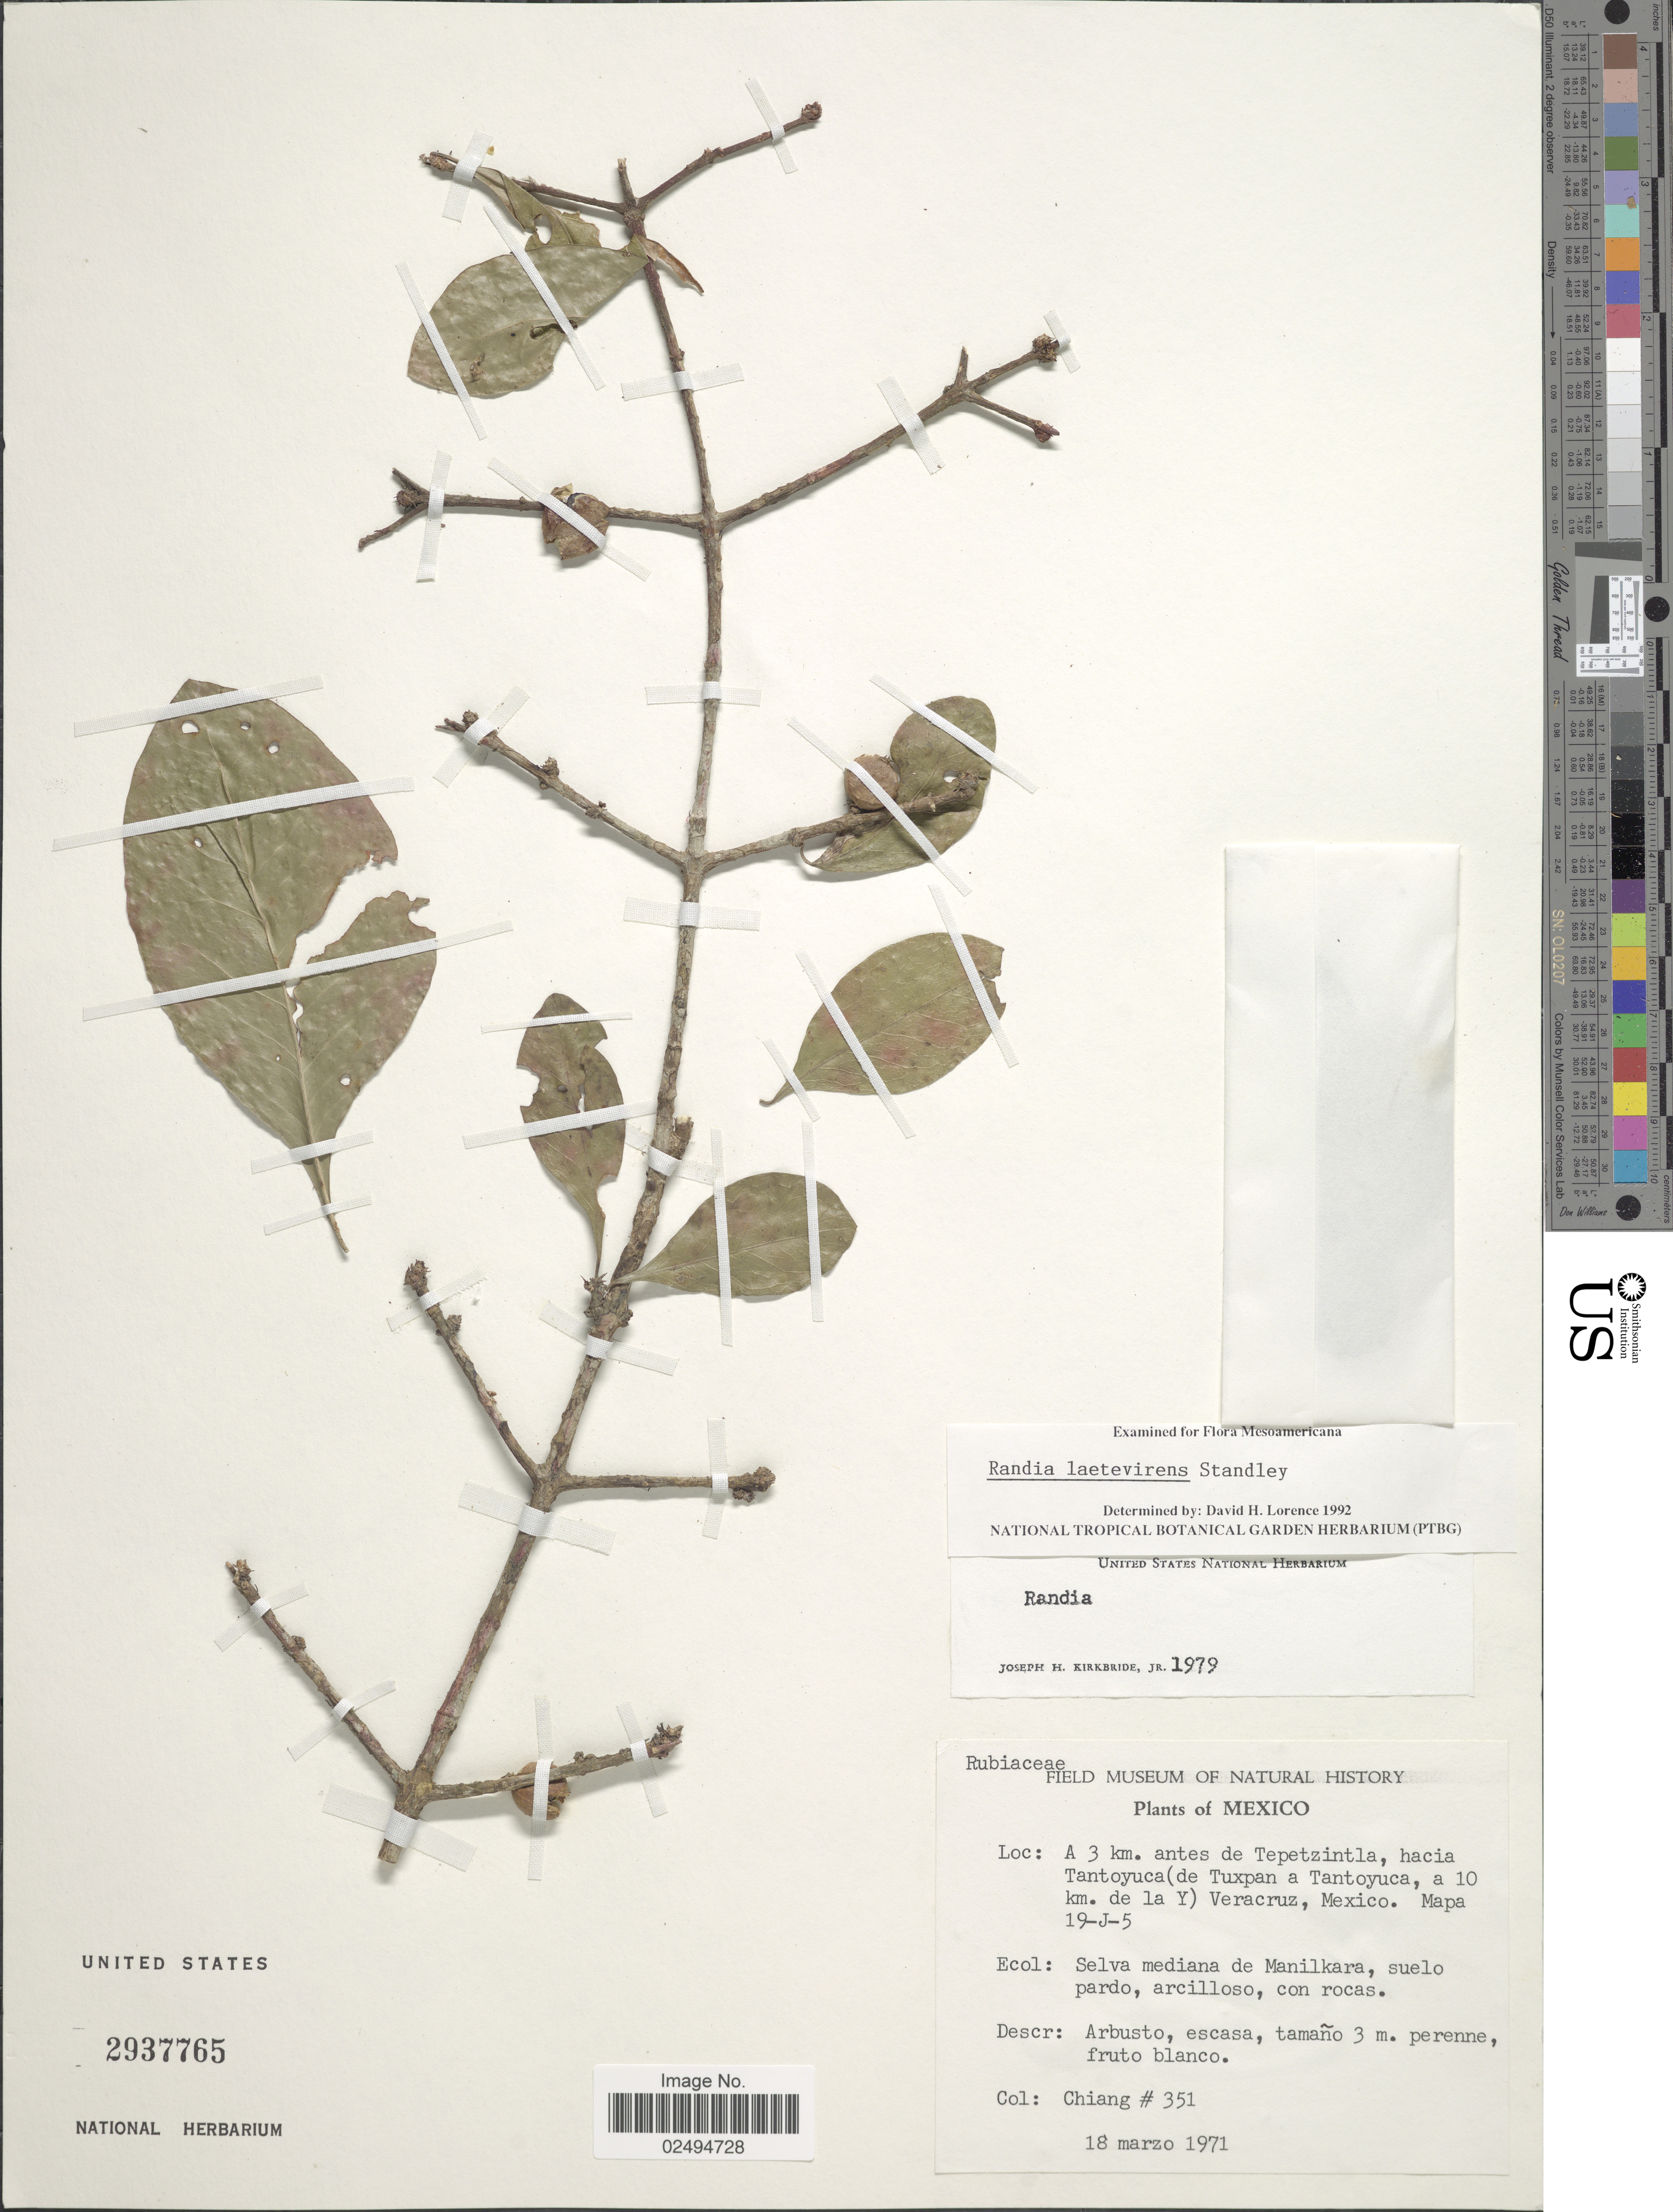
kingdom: Plantae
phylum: Tracheophyta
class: Magnoliopsida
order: Gentianales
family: Rubiaceae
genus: Randia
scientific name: Randia laetevirens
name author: Standl.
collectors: -. Chiang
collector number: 351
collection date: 1971-03-18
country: Mexico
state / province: Veracruz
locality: A 3 km. antes de Tepetzintla, hacia Tantoyuca (de Tuxpan a Tantoyuca, a 10 km. de la Y), Veracruz. Mapa 19-J-5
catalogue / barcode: US 2937765